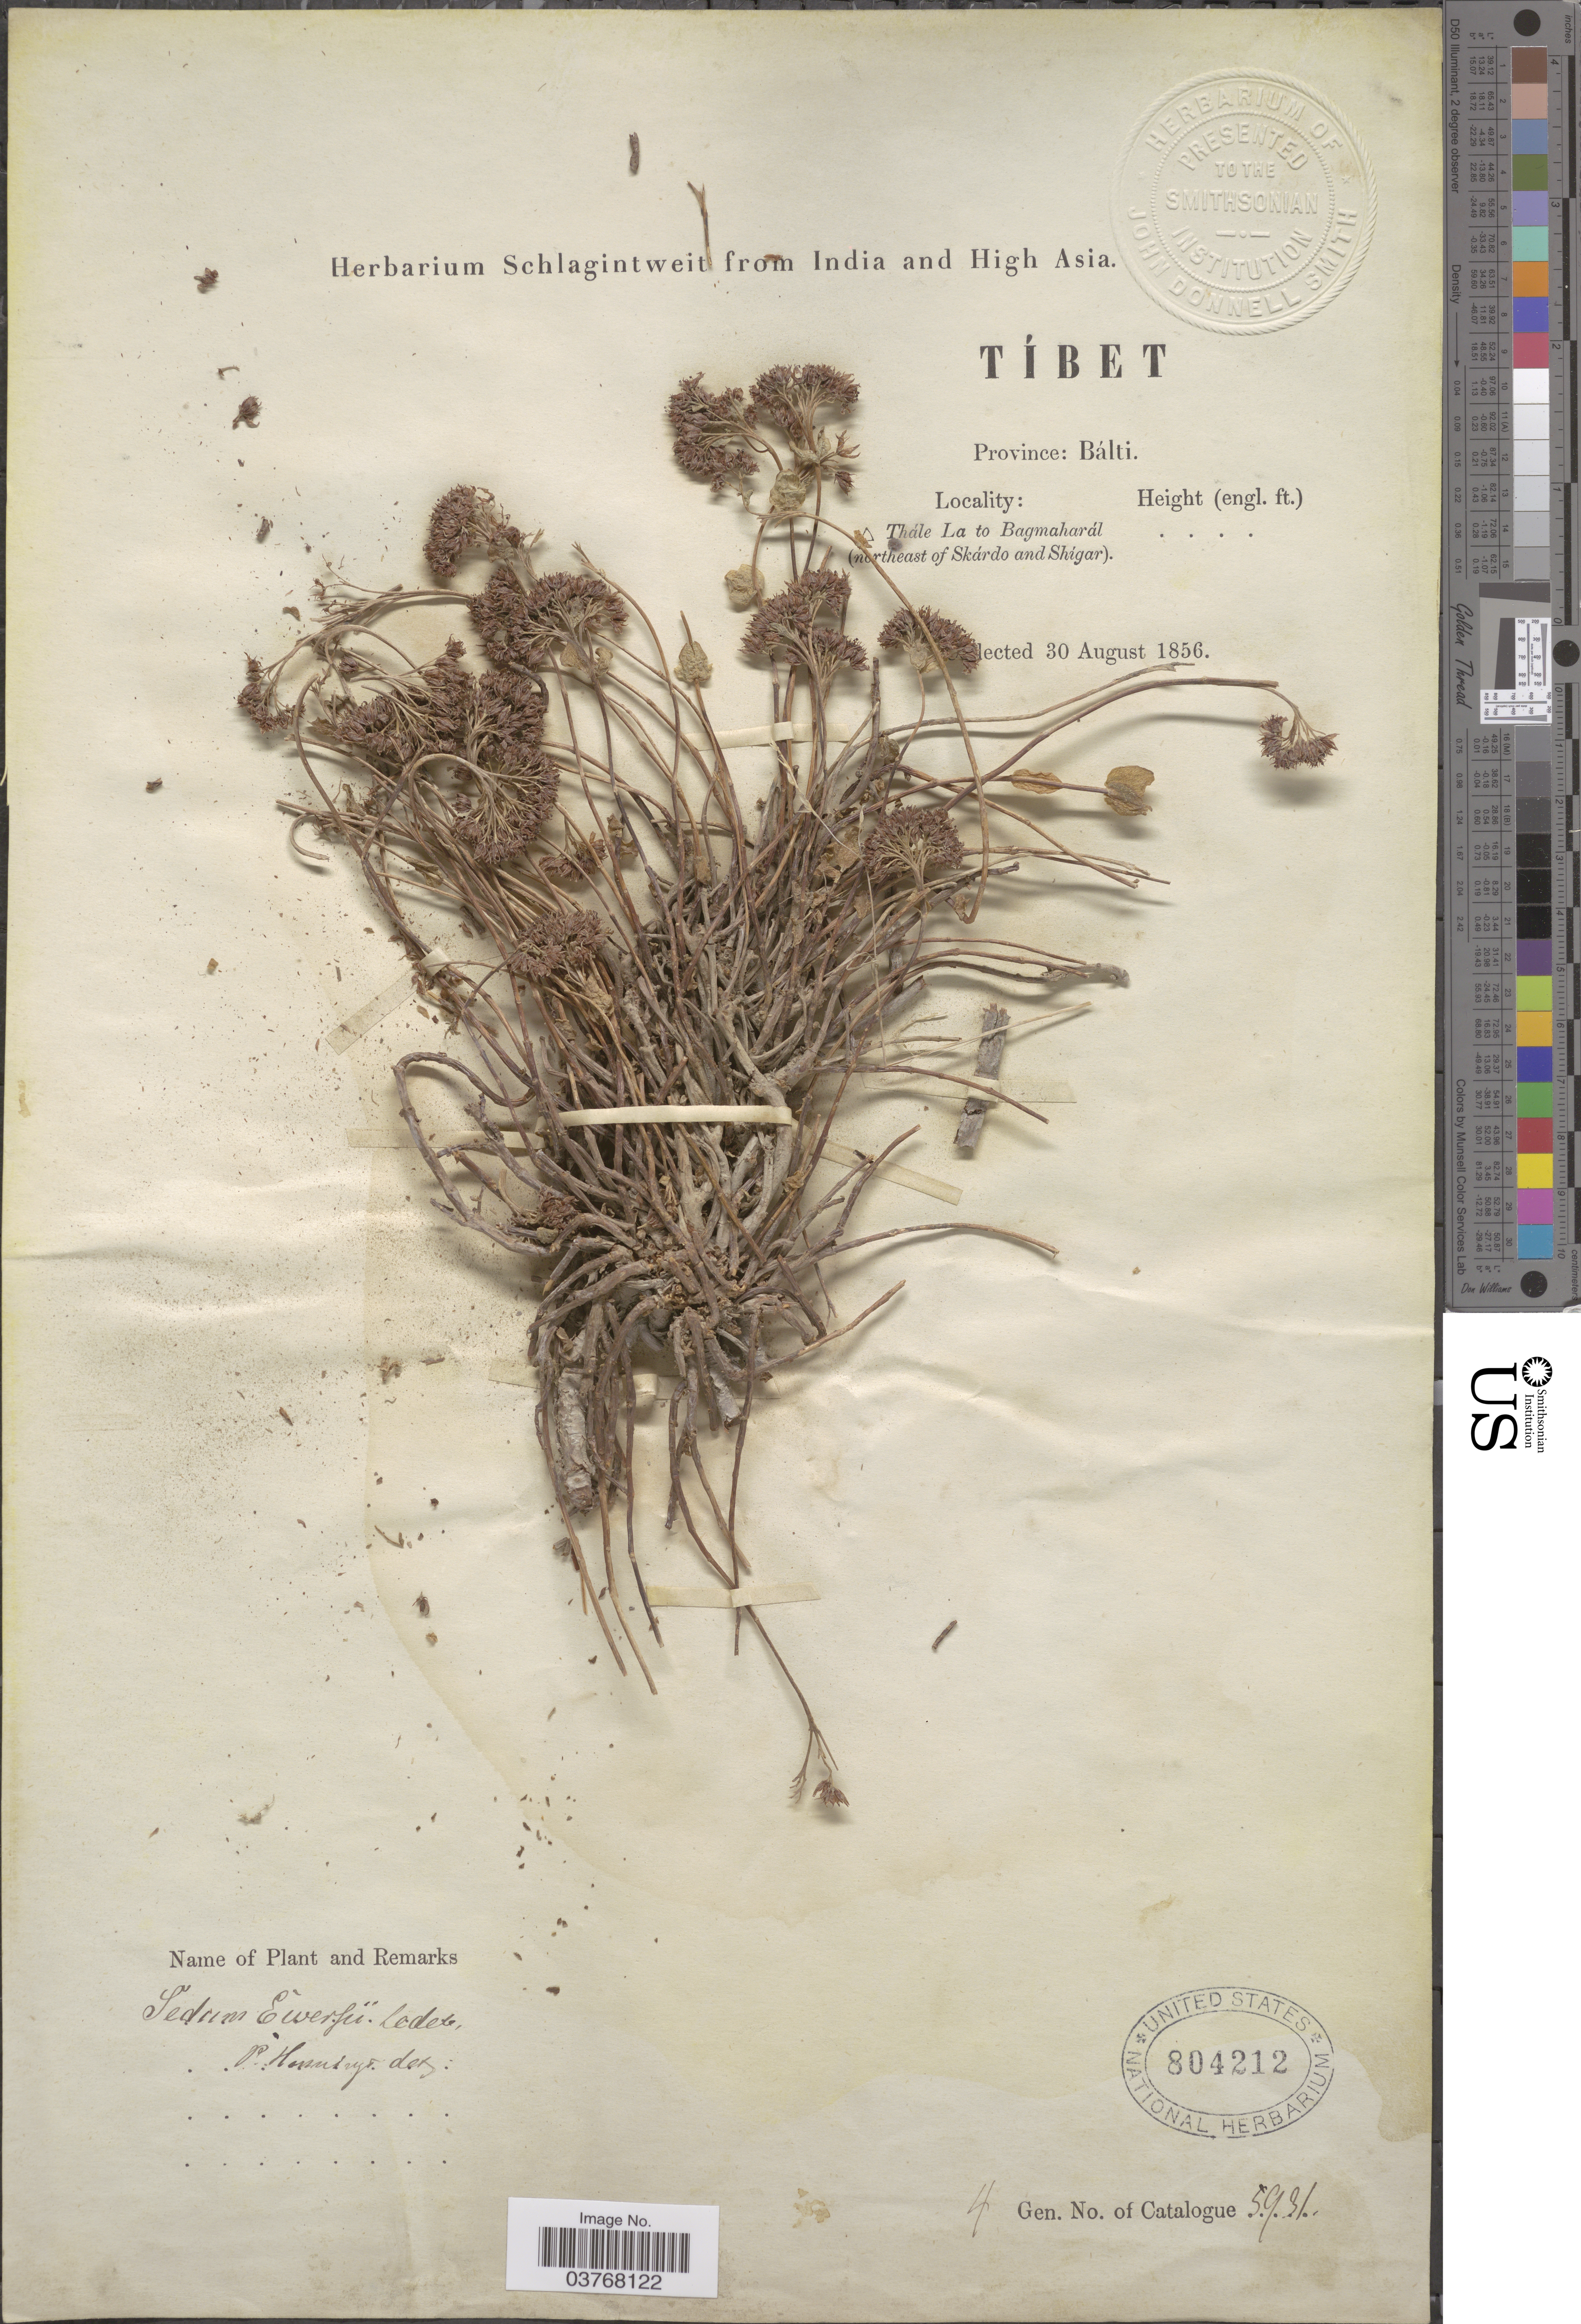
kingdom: Plantae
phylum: Tracheophyta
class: Magnoliopsida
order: Saxifragales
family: Crassulaceae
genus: Hylotelephium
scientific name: Hylotelephium ewersii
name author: (Ledeb.) H. Ohba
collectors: ex herb. Schlagintweit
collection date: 1856-08-30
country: China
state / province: Xizang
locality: Tíbet. Province: Bálti. Thále La to Bagmaharál (northeast of Skárdo and Shígar).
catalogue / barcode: US 804212